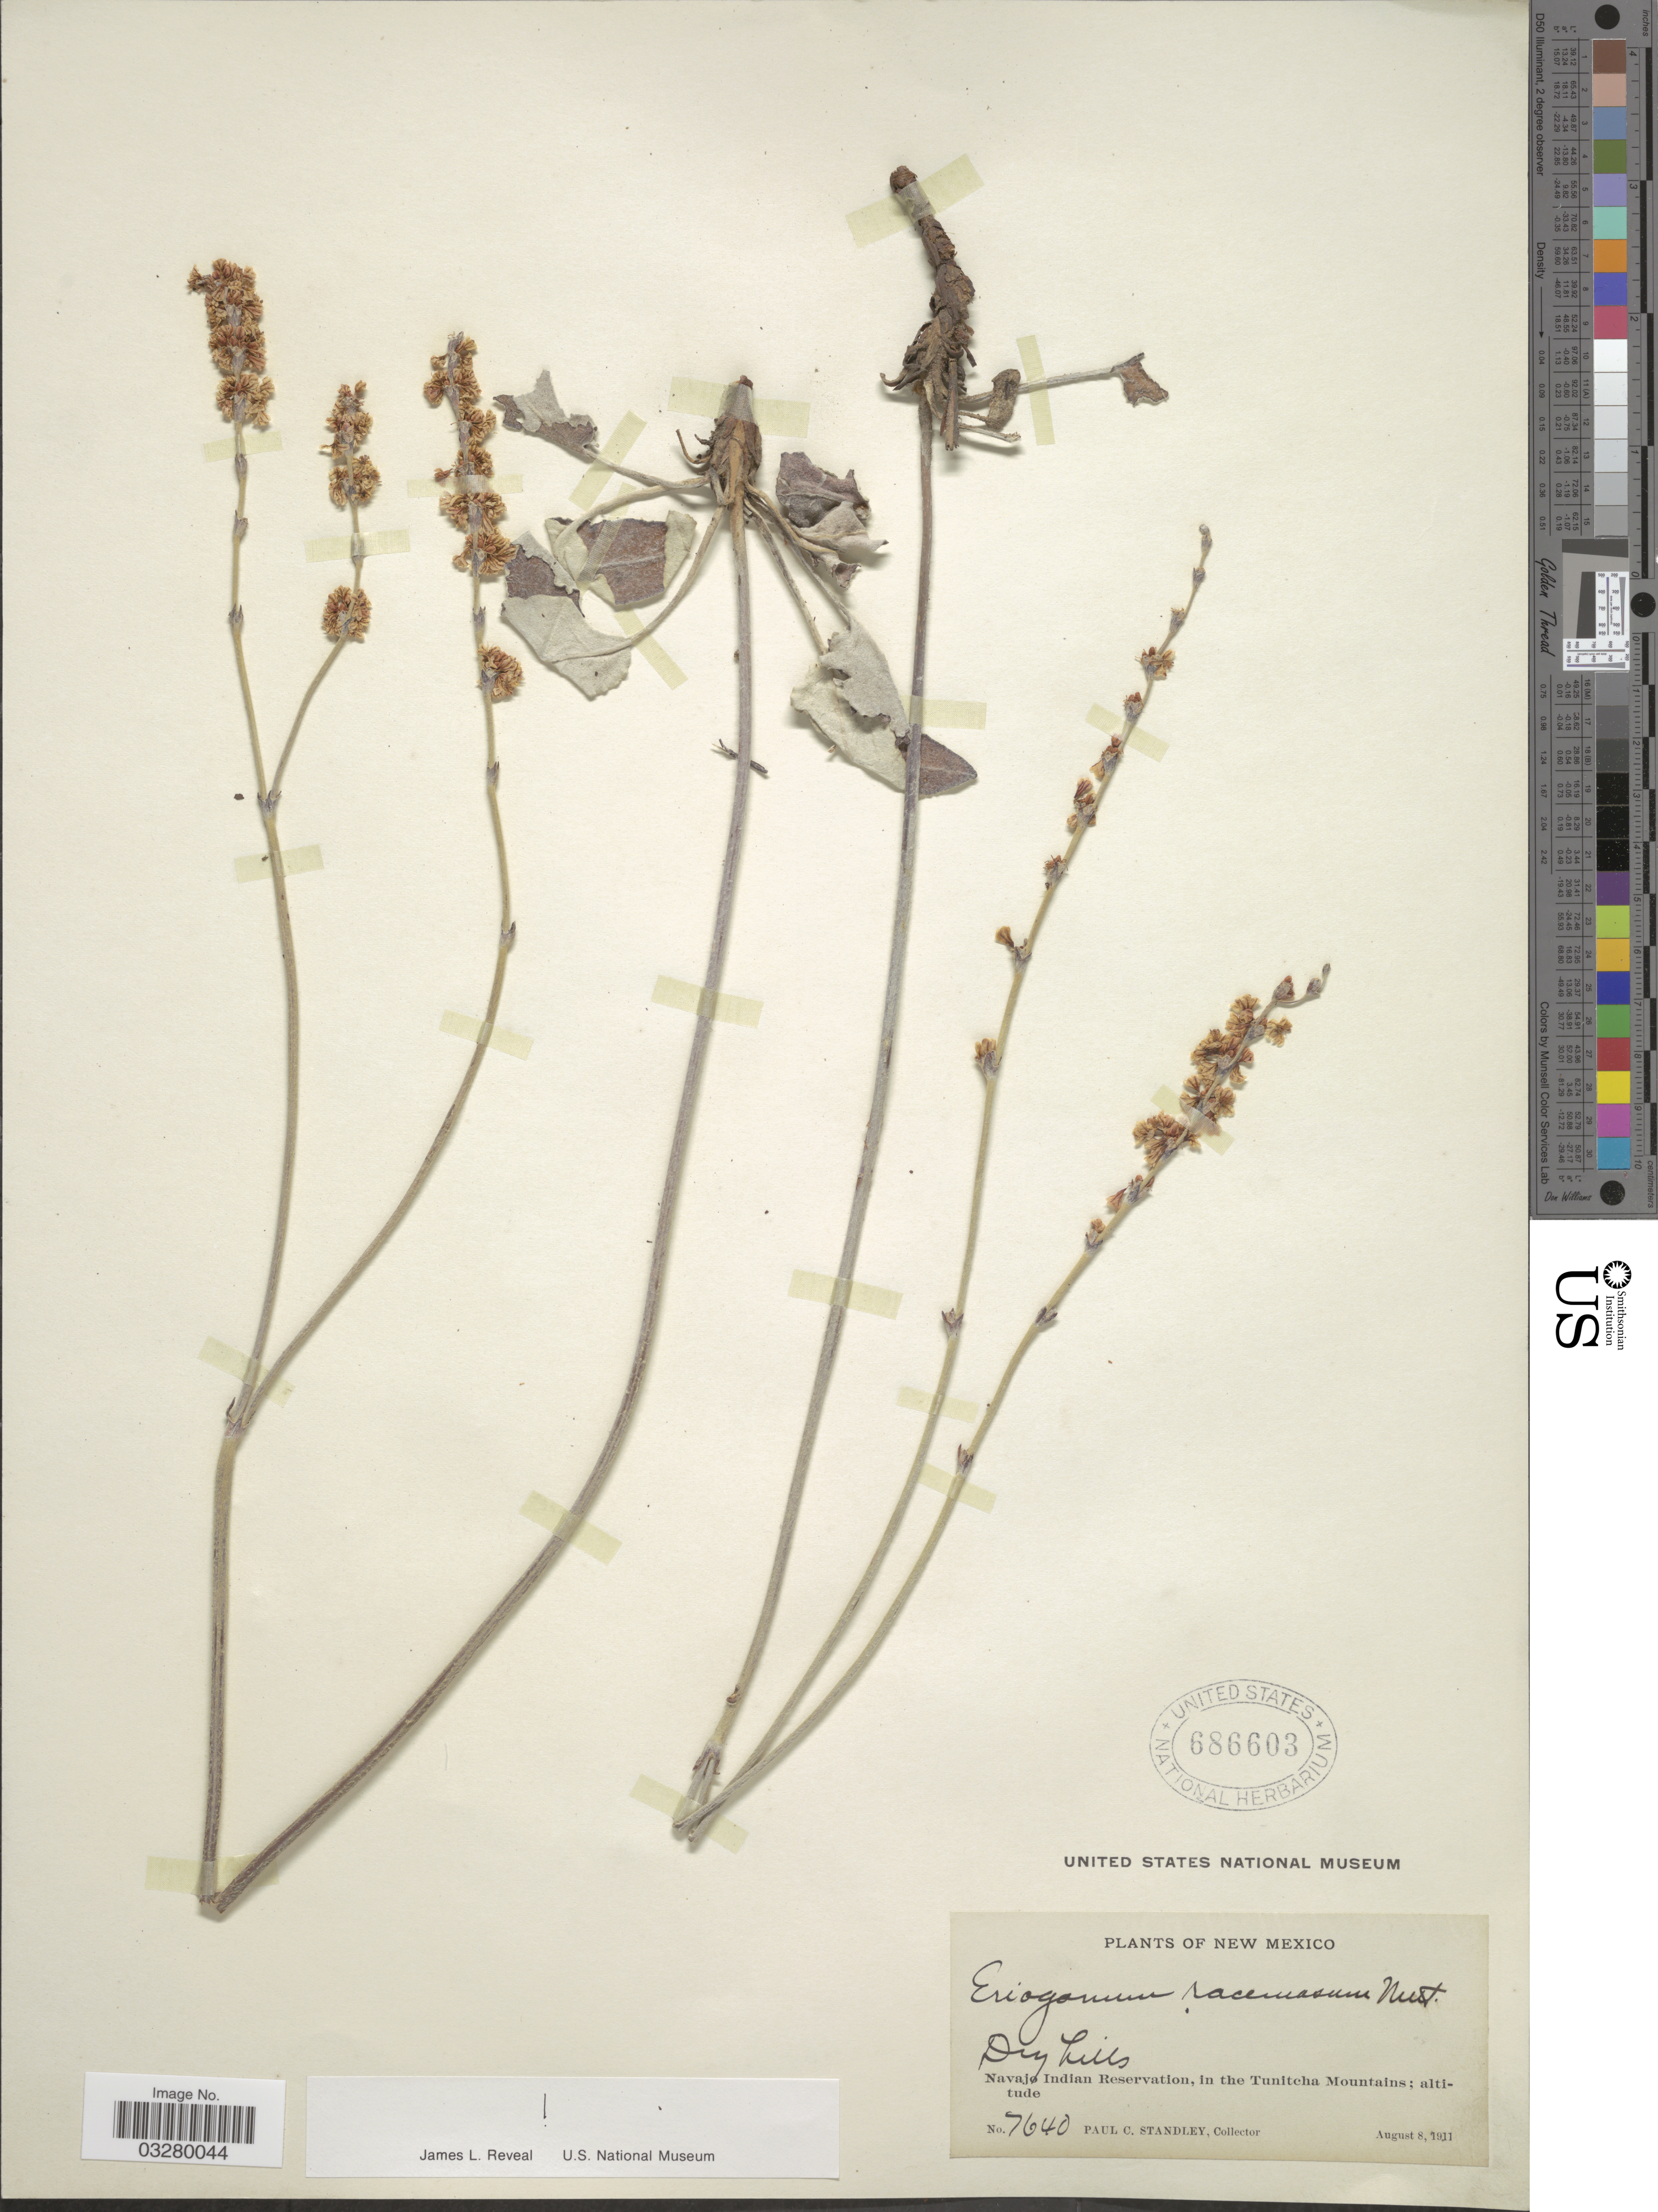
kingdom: Plantae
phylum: Tracheophyta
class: Magnoliopsida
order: Caryophyllales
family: Polygonaceae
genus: Eriogonum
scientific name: Eriogonum racemosum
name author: Nutt.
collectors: P. C. Standley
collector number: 7640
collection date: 1911-08-08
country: United States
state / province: New Mexico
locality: Navajo Indian Reservation, in the Tunitcha Mountains.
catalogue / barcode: US 686603